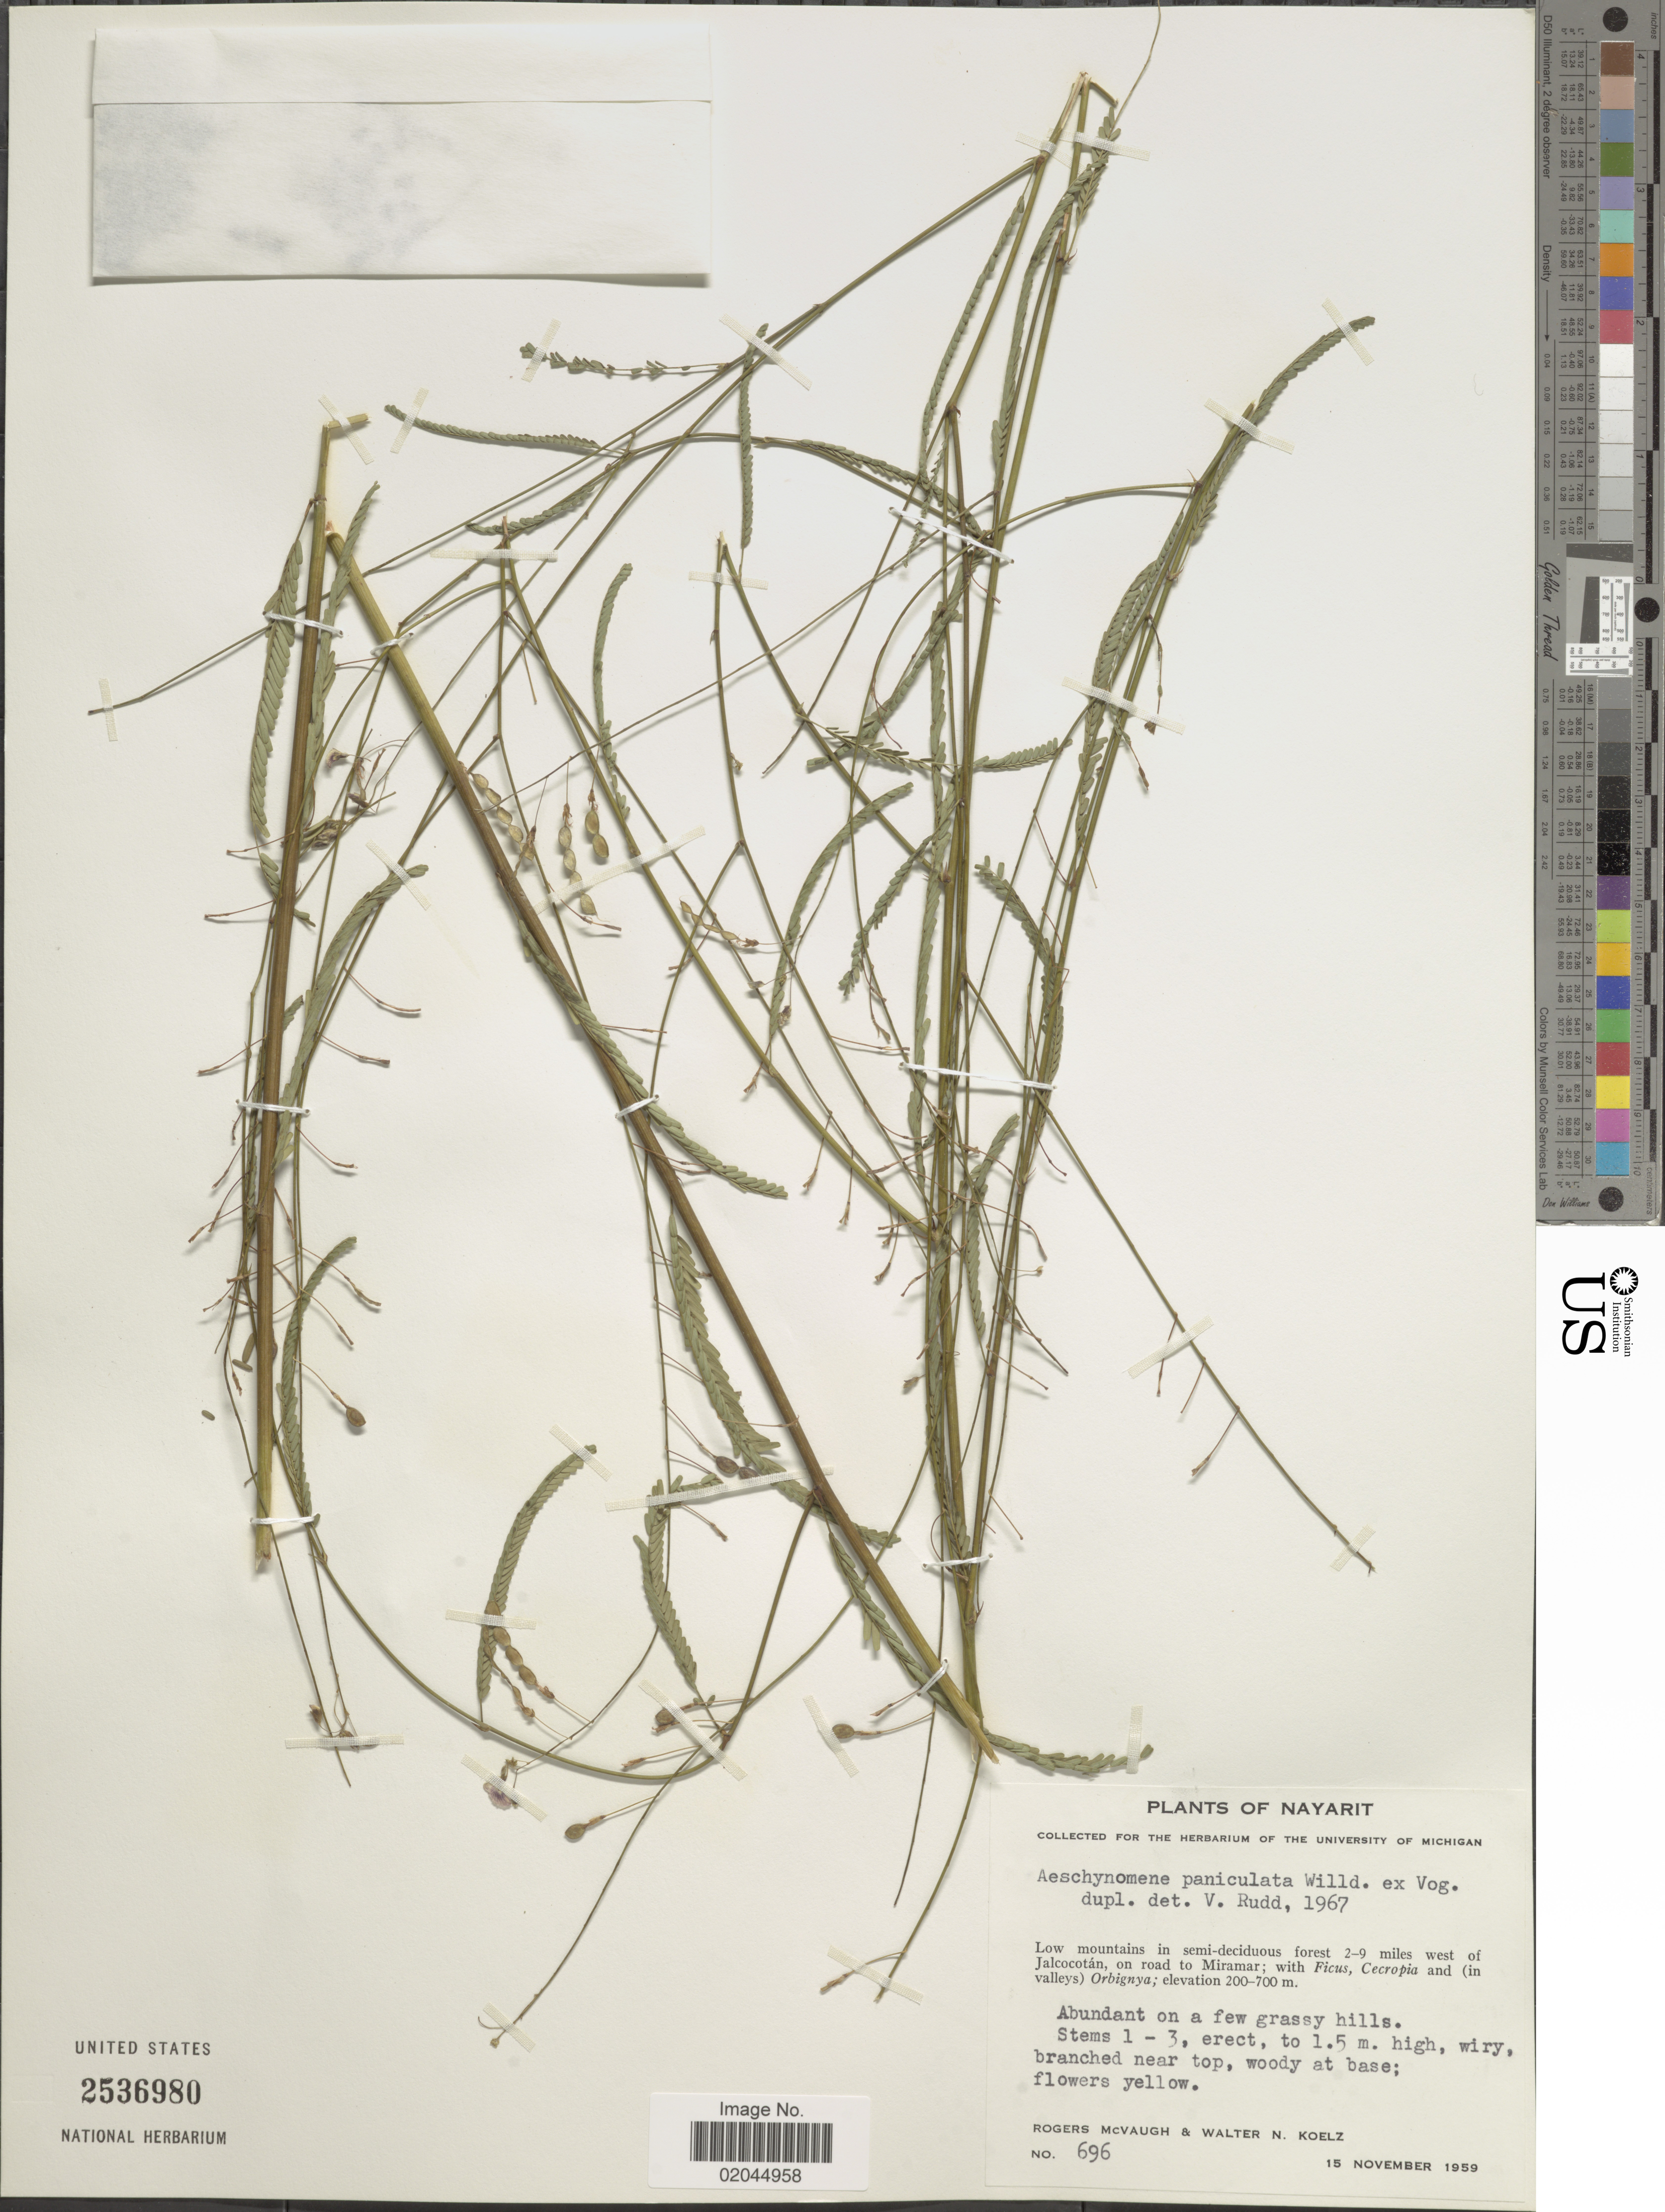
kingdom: Plantae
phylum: Tracheophyta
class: Magnoliopsida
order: Fabales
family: Fabaceae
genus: Aeschynomene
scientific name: Aeschynomene paniculata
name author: Vogel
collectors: R. McVaugh & W. N. Koelz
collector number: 696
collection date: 1959-11-15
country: Mexico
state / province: Nayarit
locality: Low mountains in semi-deciduous forest 2-9 miles west of Jalcocotlan, on road to Miramar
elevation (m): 200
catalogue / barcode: US 2536980